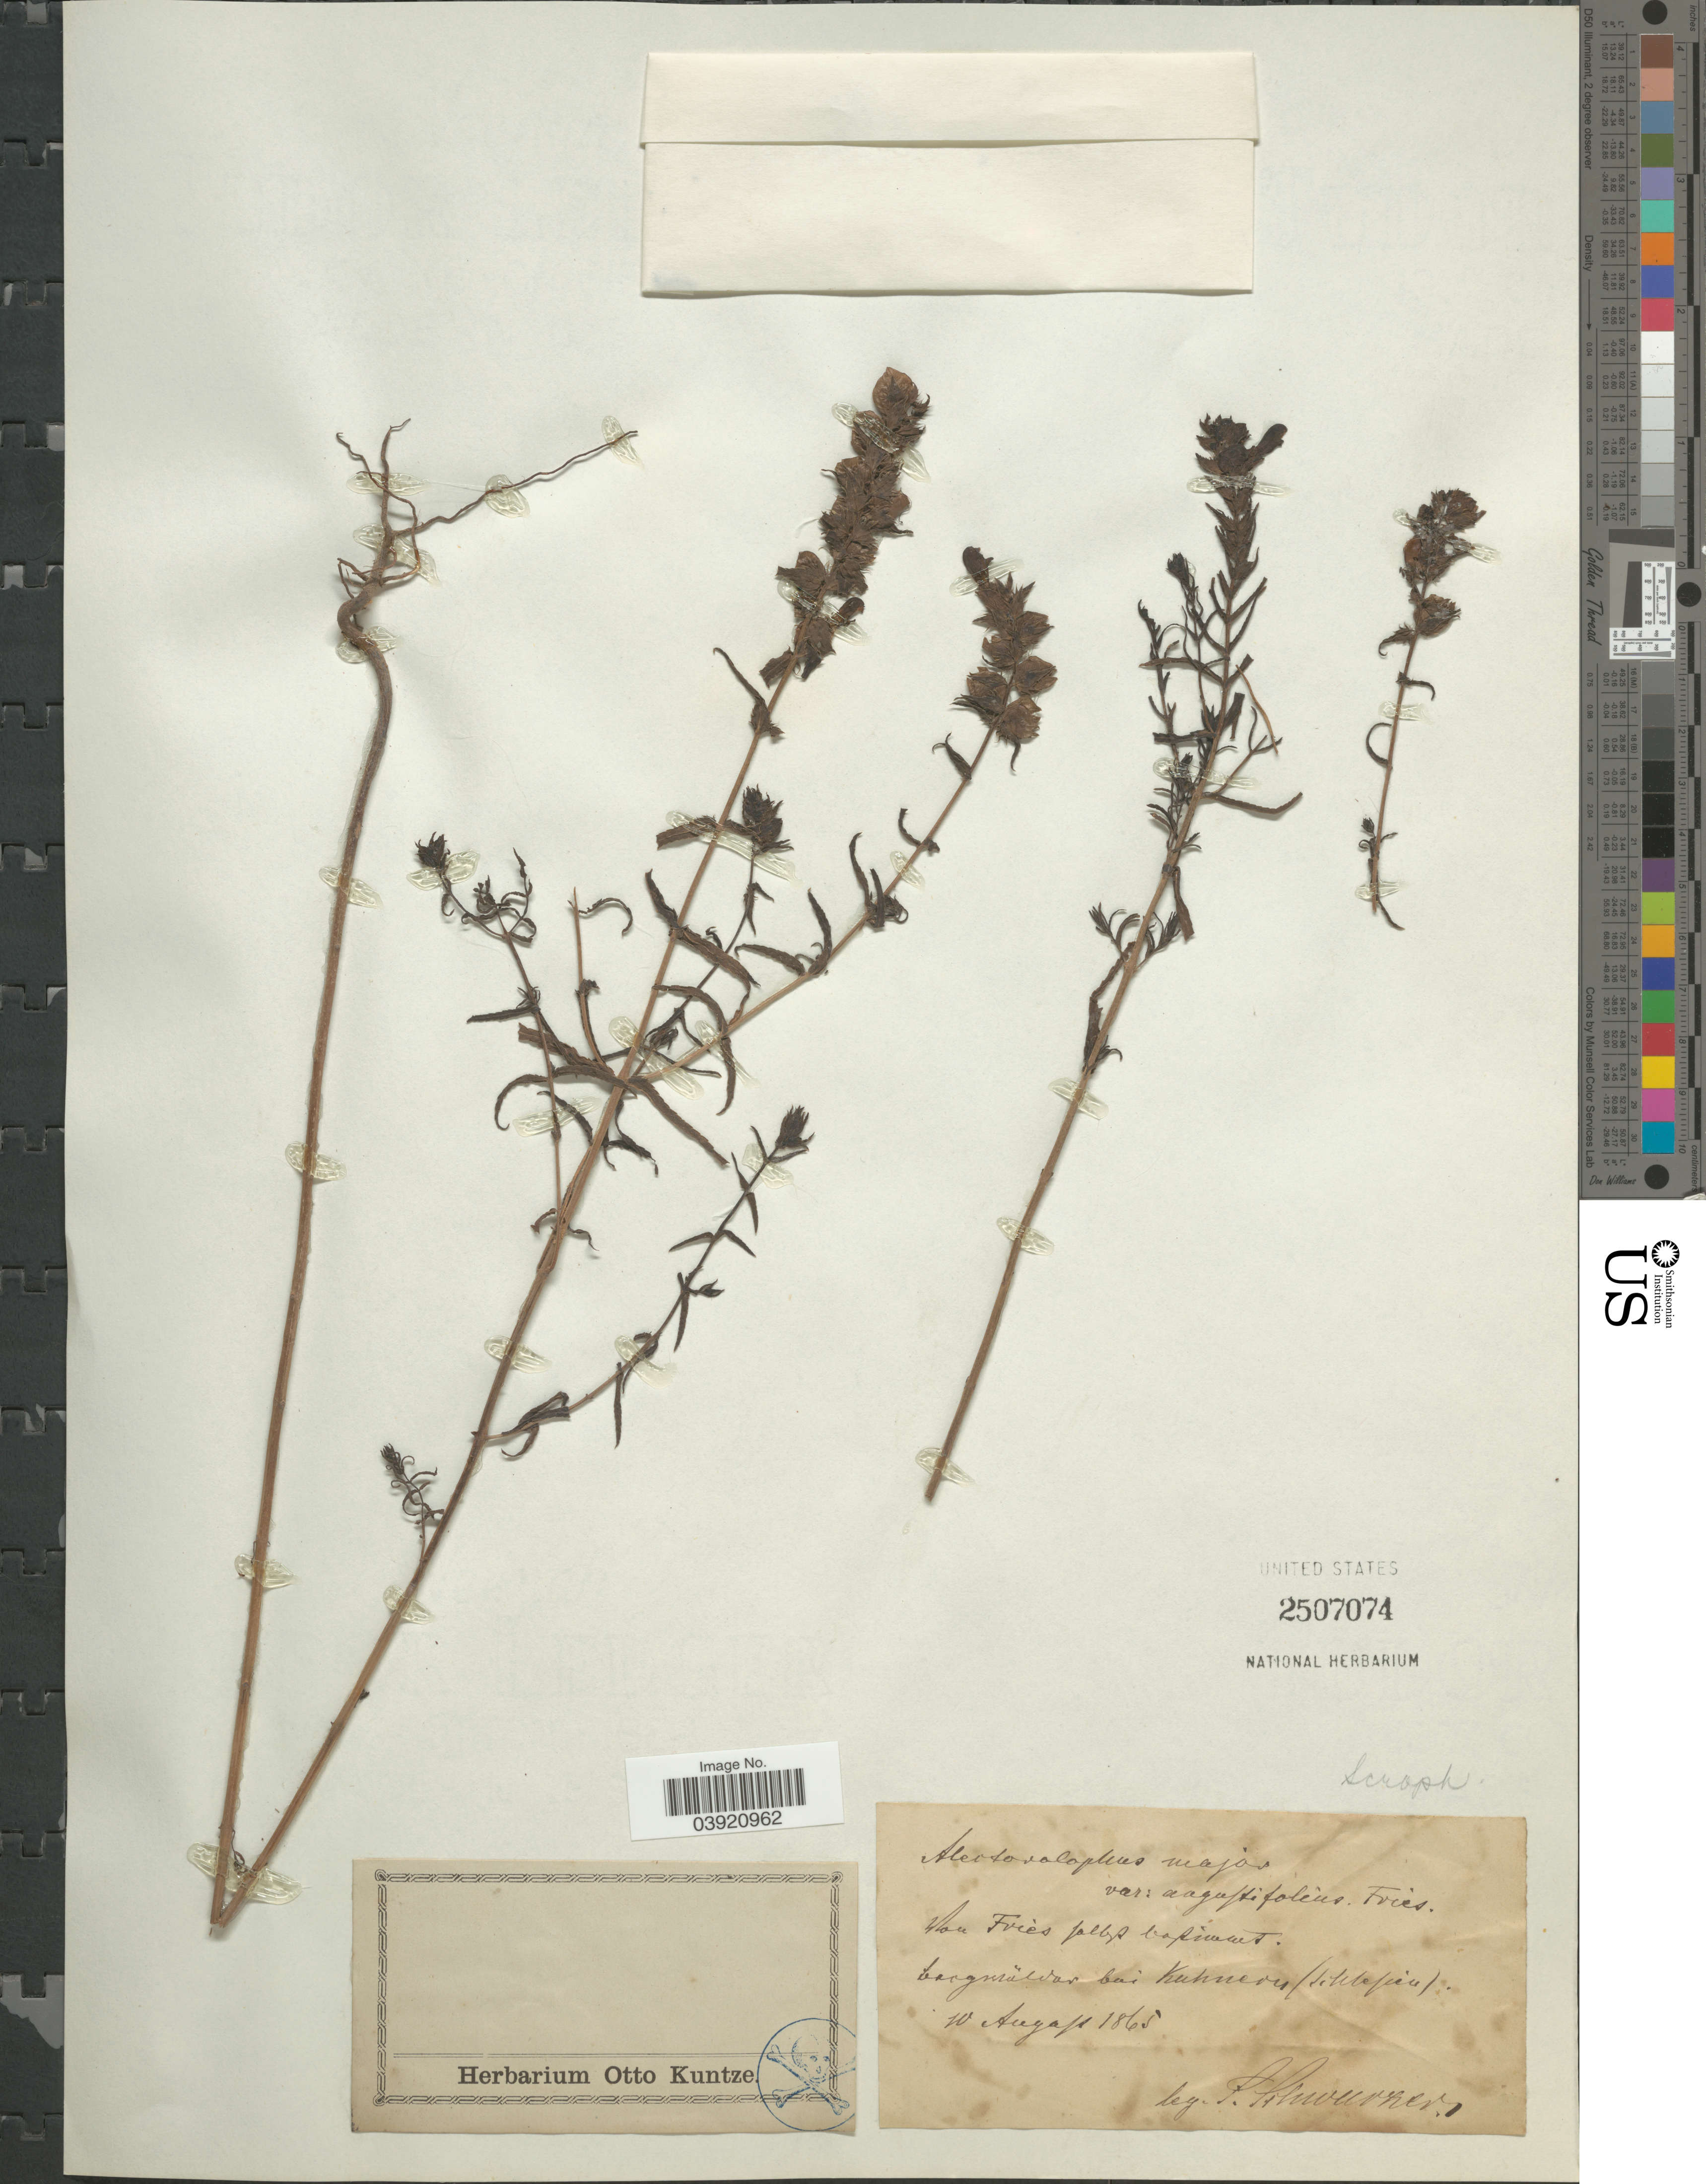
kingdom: Plantae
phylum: Tracheophyta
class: Magnoliopsida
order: Lamiales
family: Orobanchaceae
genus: Rhinanthus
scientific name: Rhinanthus major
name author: L.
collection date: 1865-08-10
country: Germany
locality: Nou[interpreted] Fries pebst [illegible text]. bargmälvar bai Kuhnern (Schlesien).[interpreted]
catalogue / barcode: US 2507074